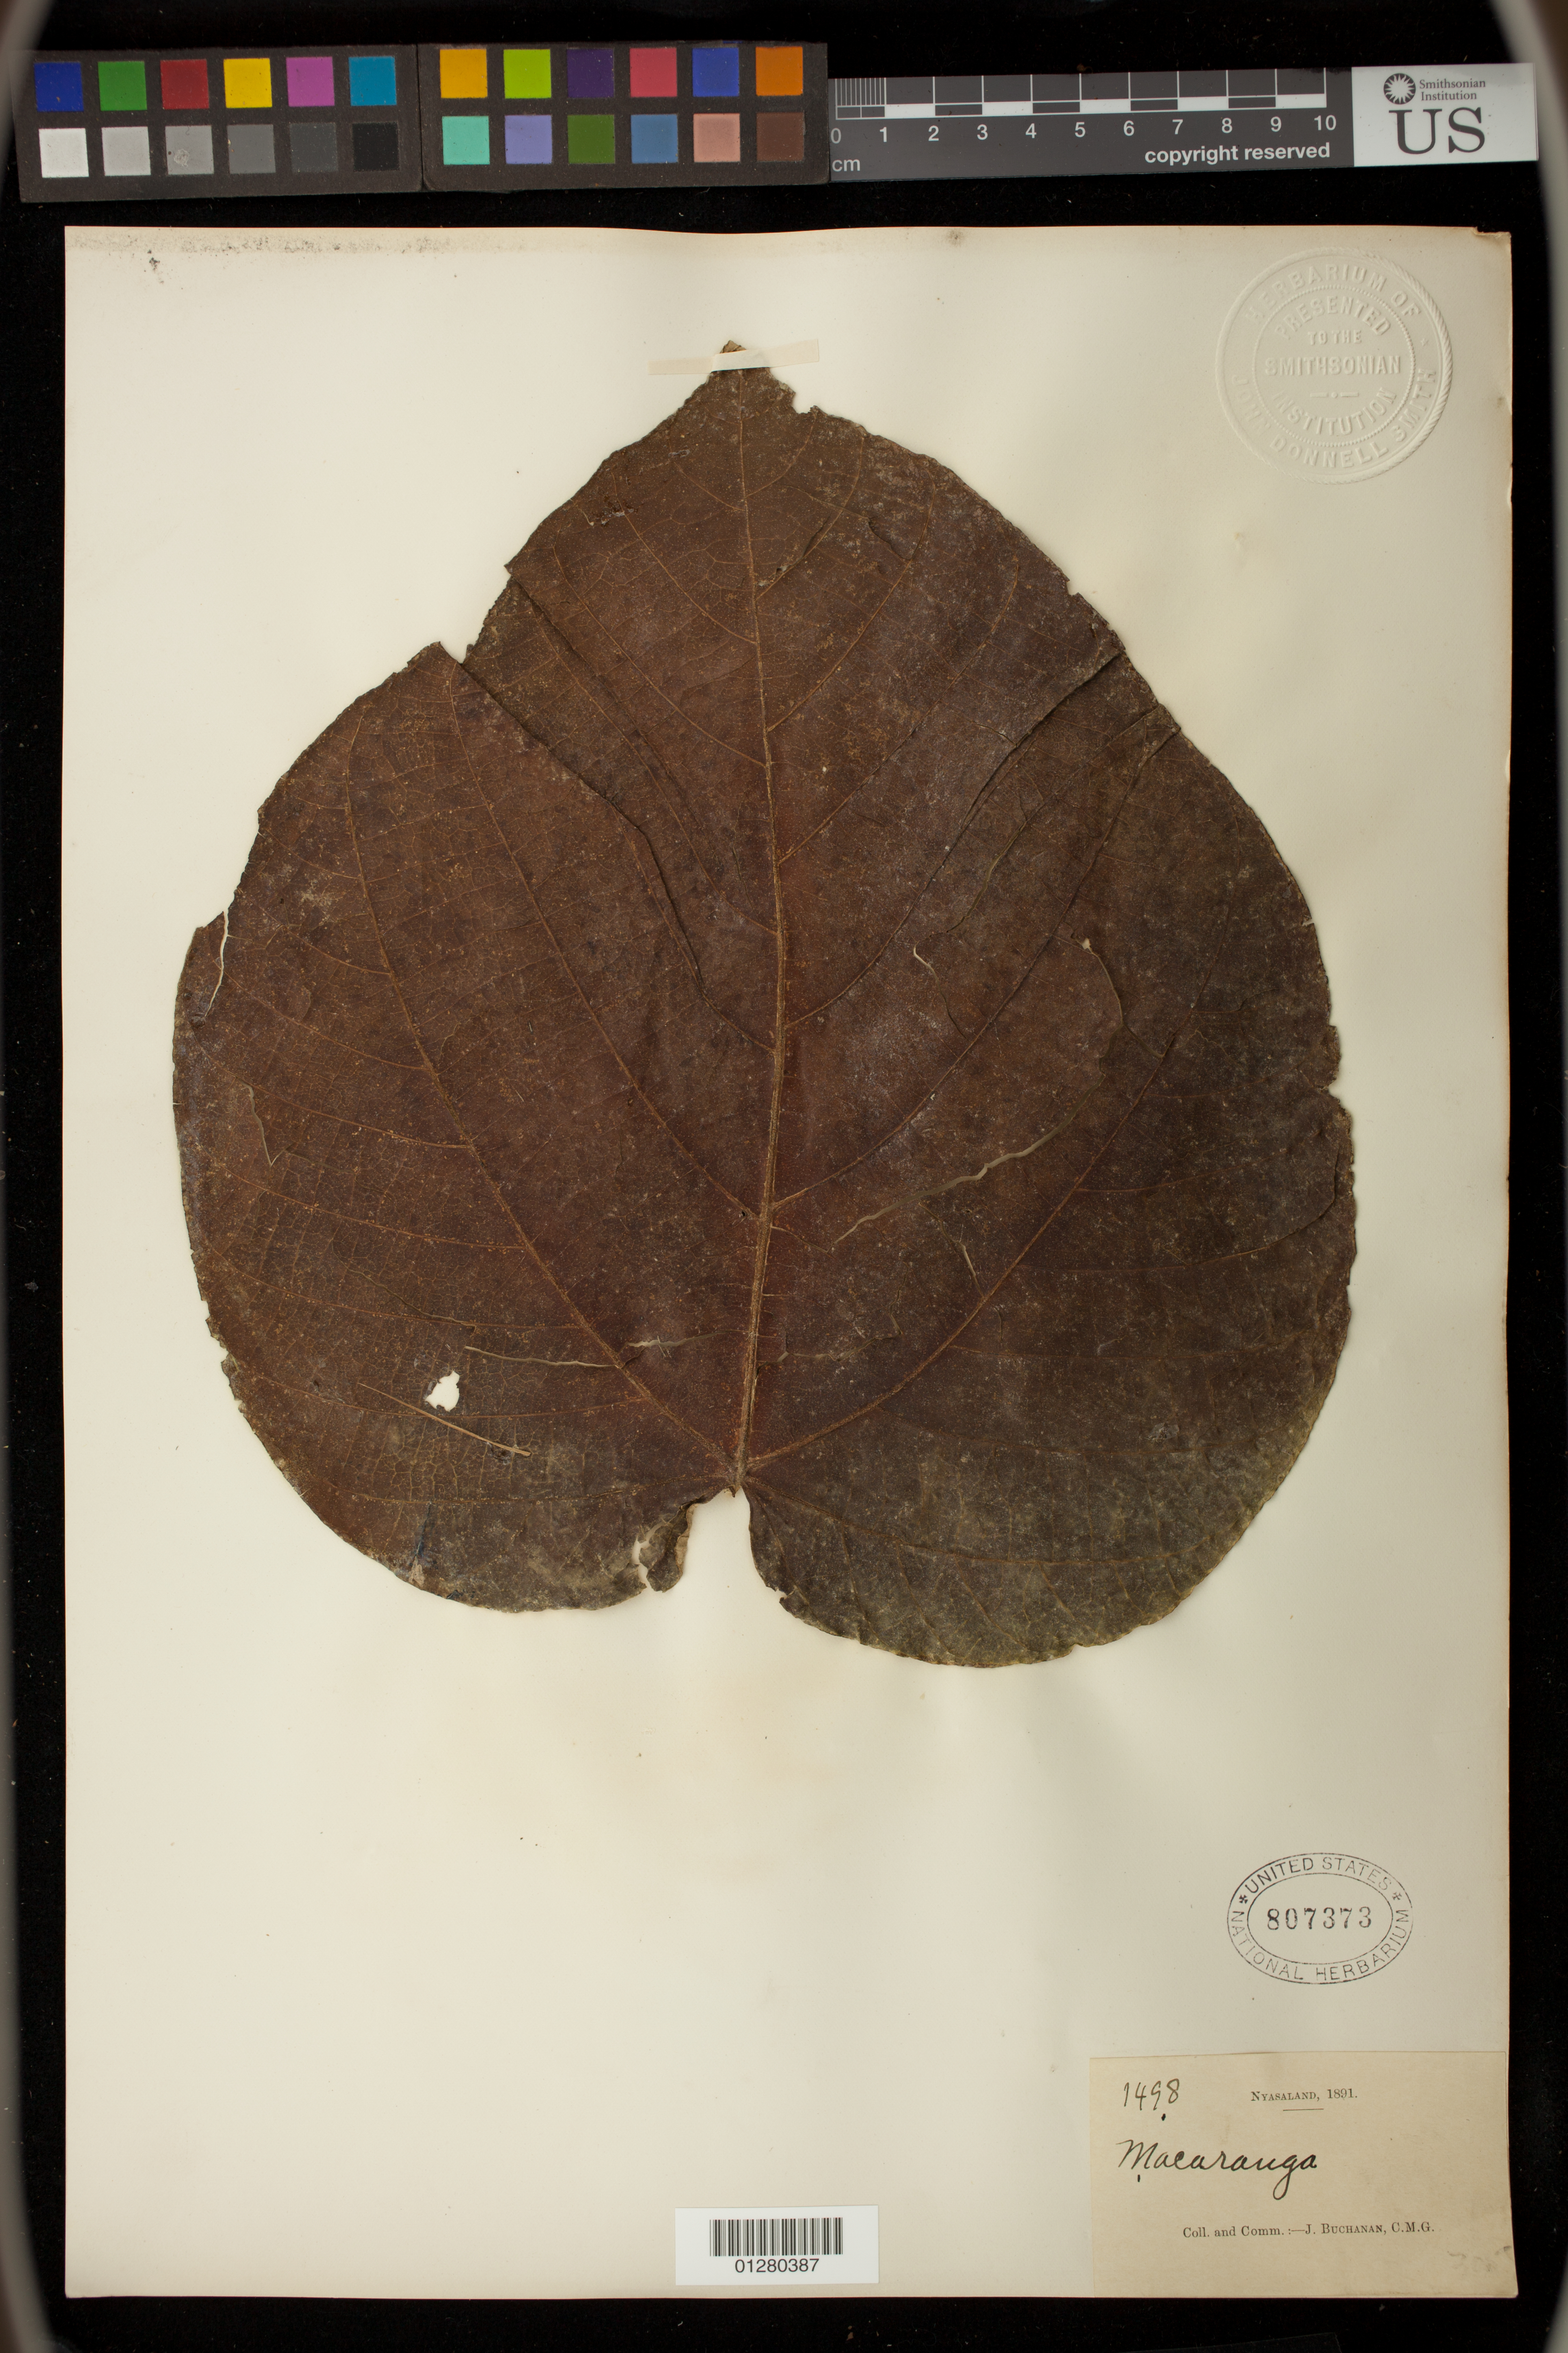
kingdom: Plantae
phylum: Tracheophyta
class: Magnoliopsida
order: Malpighiales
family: Euphorbiaceae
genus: Macaranga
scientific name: Macaranga sp.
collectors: J. Buchanan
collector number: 1498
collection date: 1891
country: Malawi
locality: Nyasaland.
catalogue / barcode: US 807373